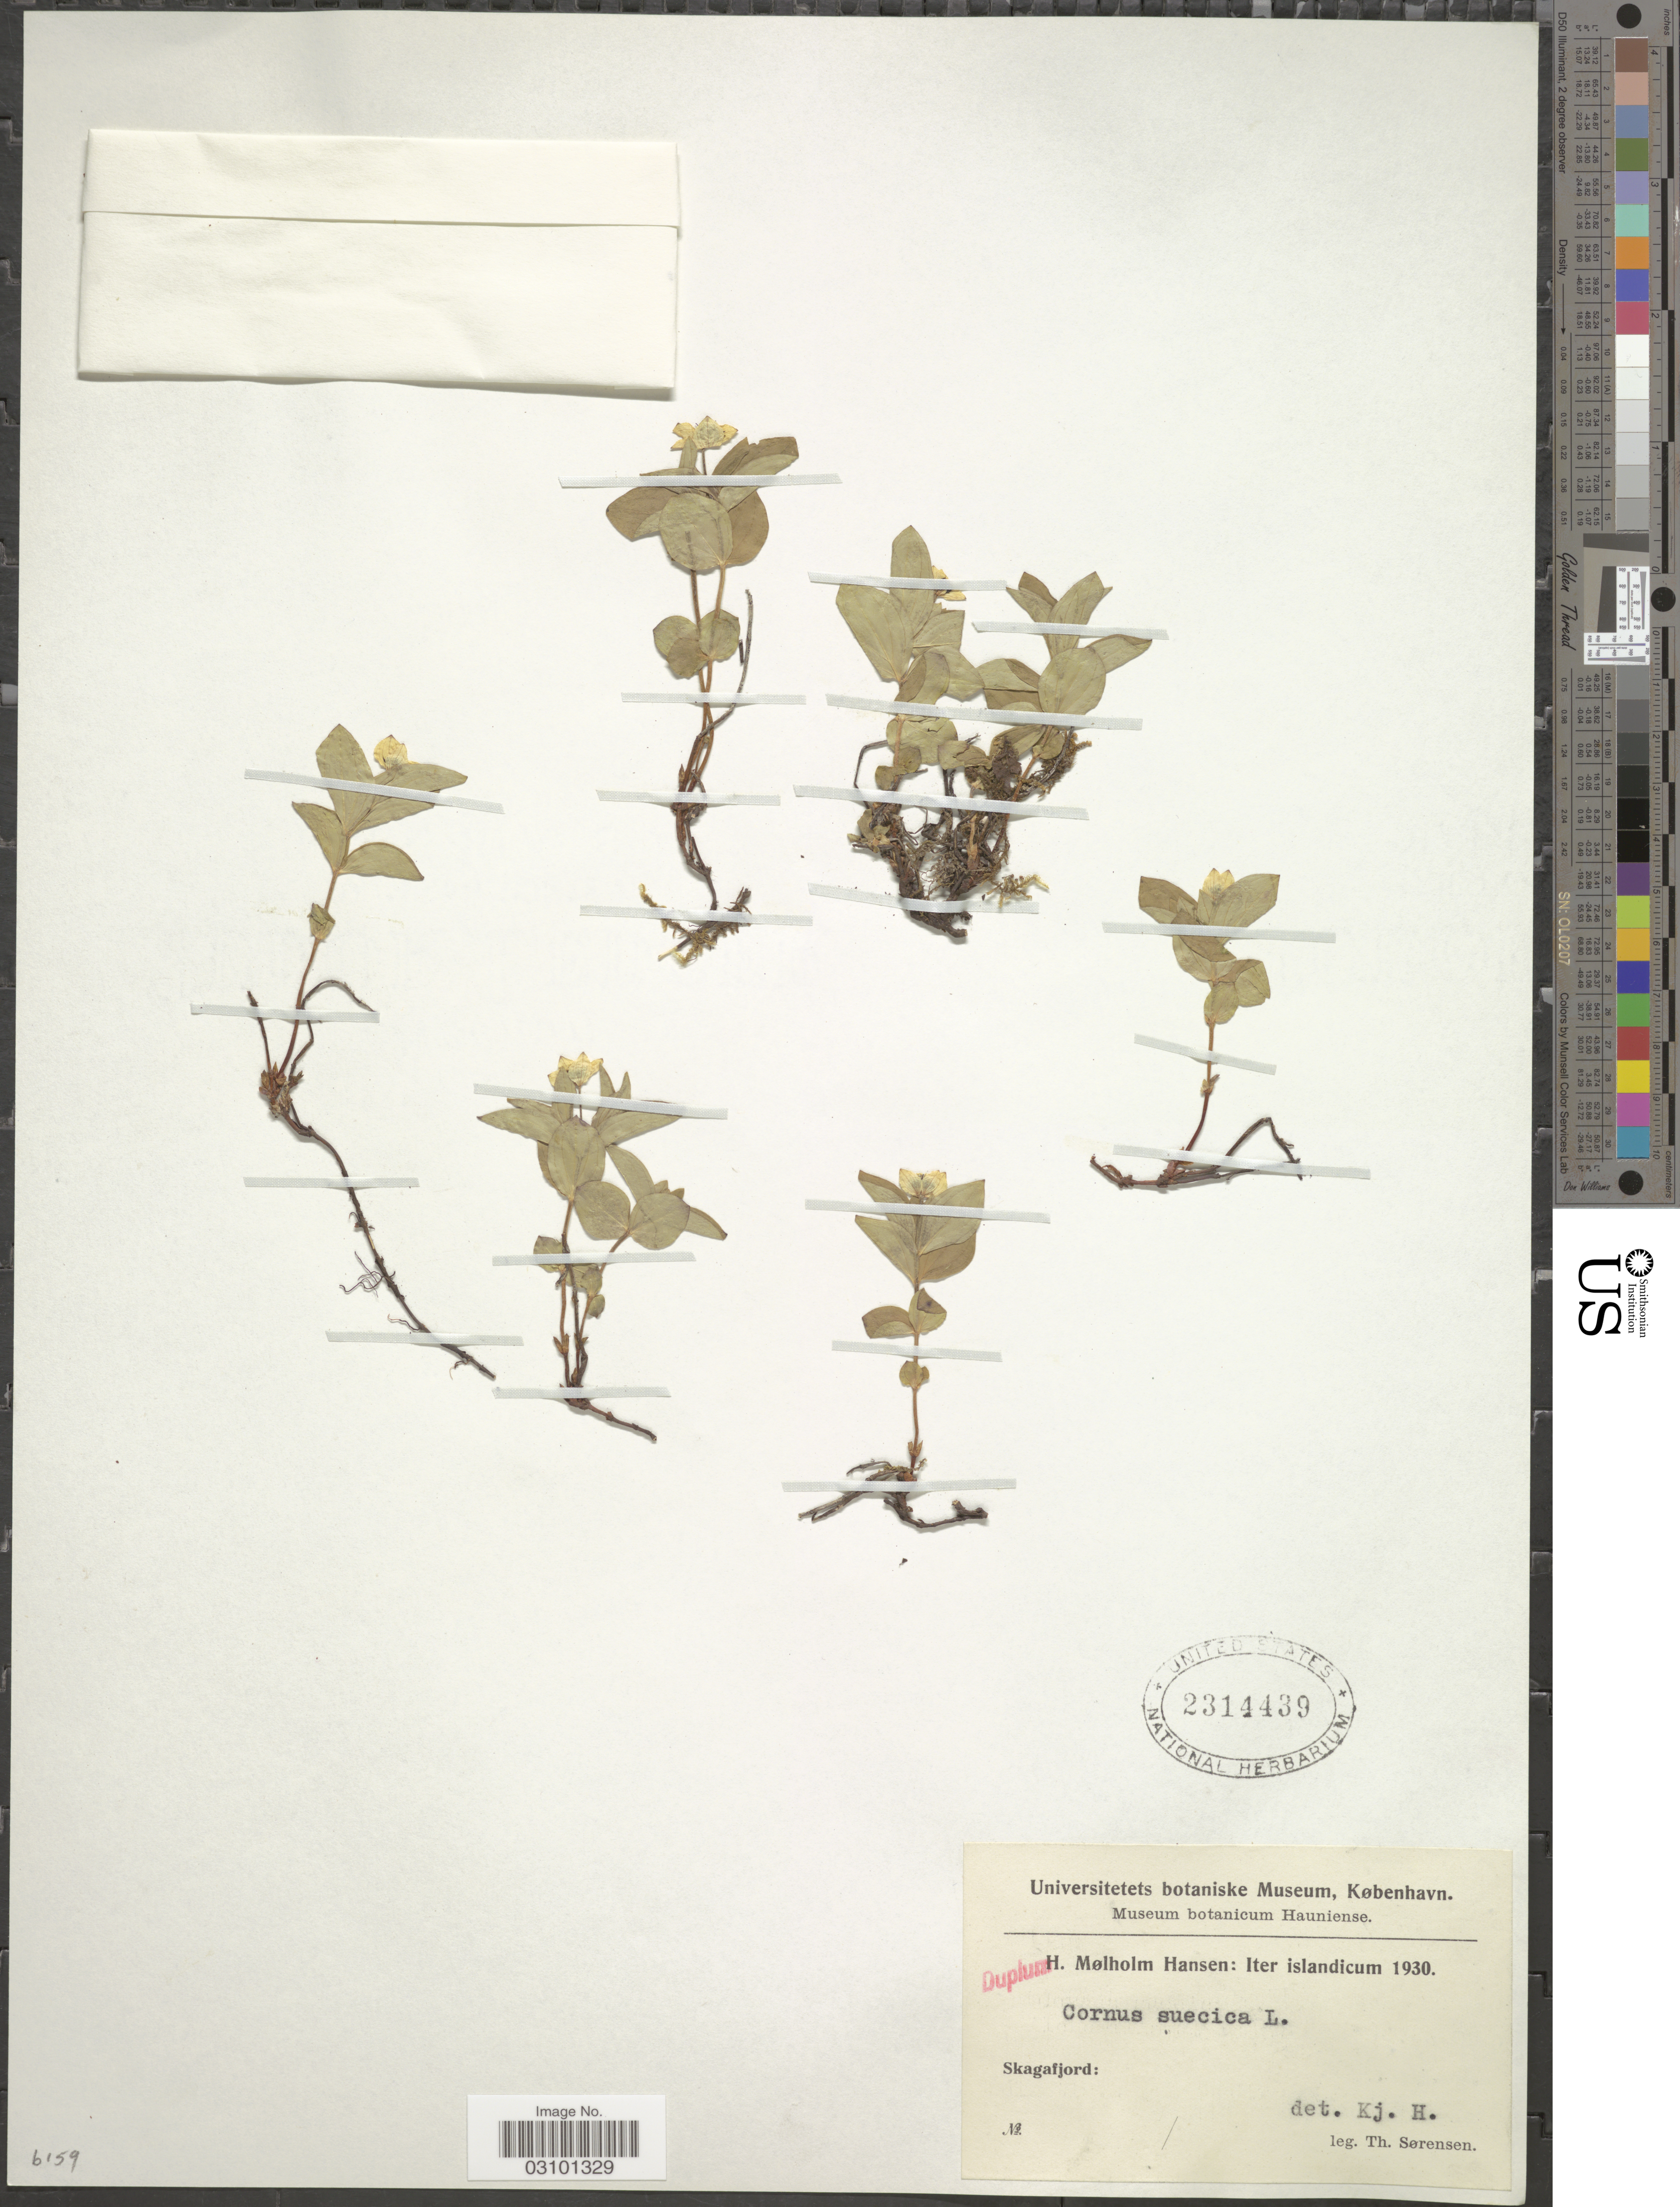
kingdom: Plantae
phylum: Tracheophyta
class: Magnoliopsida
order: Cornales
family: Cornaceae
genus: Cornus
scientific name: Cornus suecica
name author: L.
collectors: T. Sorensen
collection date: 1930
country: Iceland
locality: Skagafjord.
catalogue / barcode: US 2314439